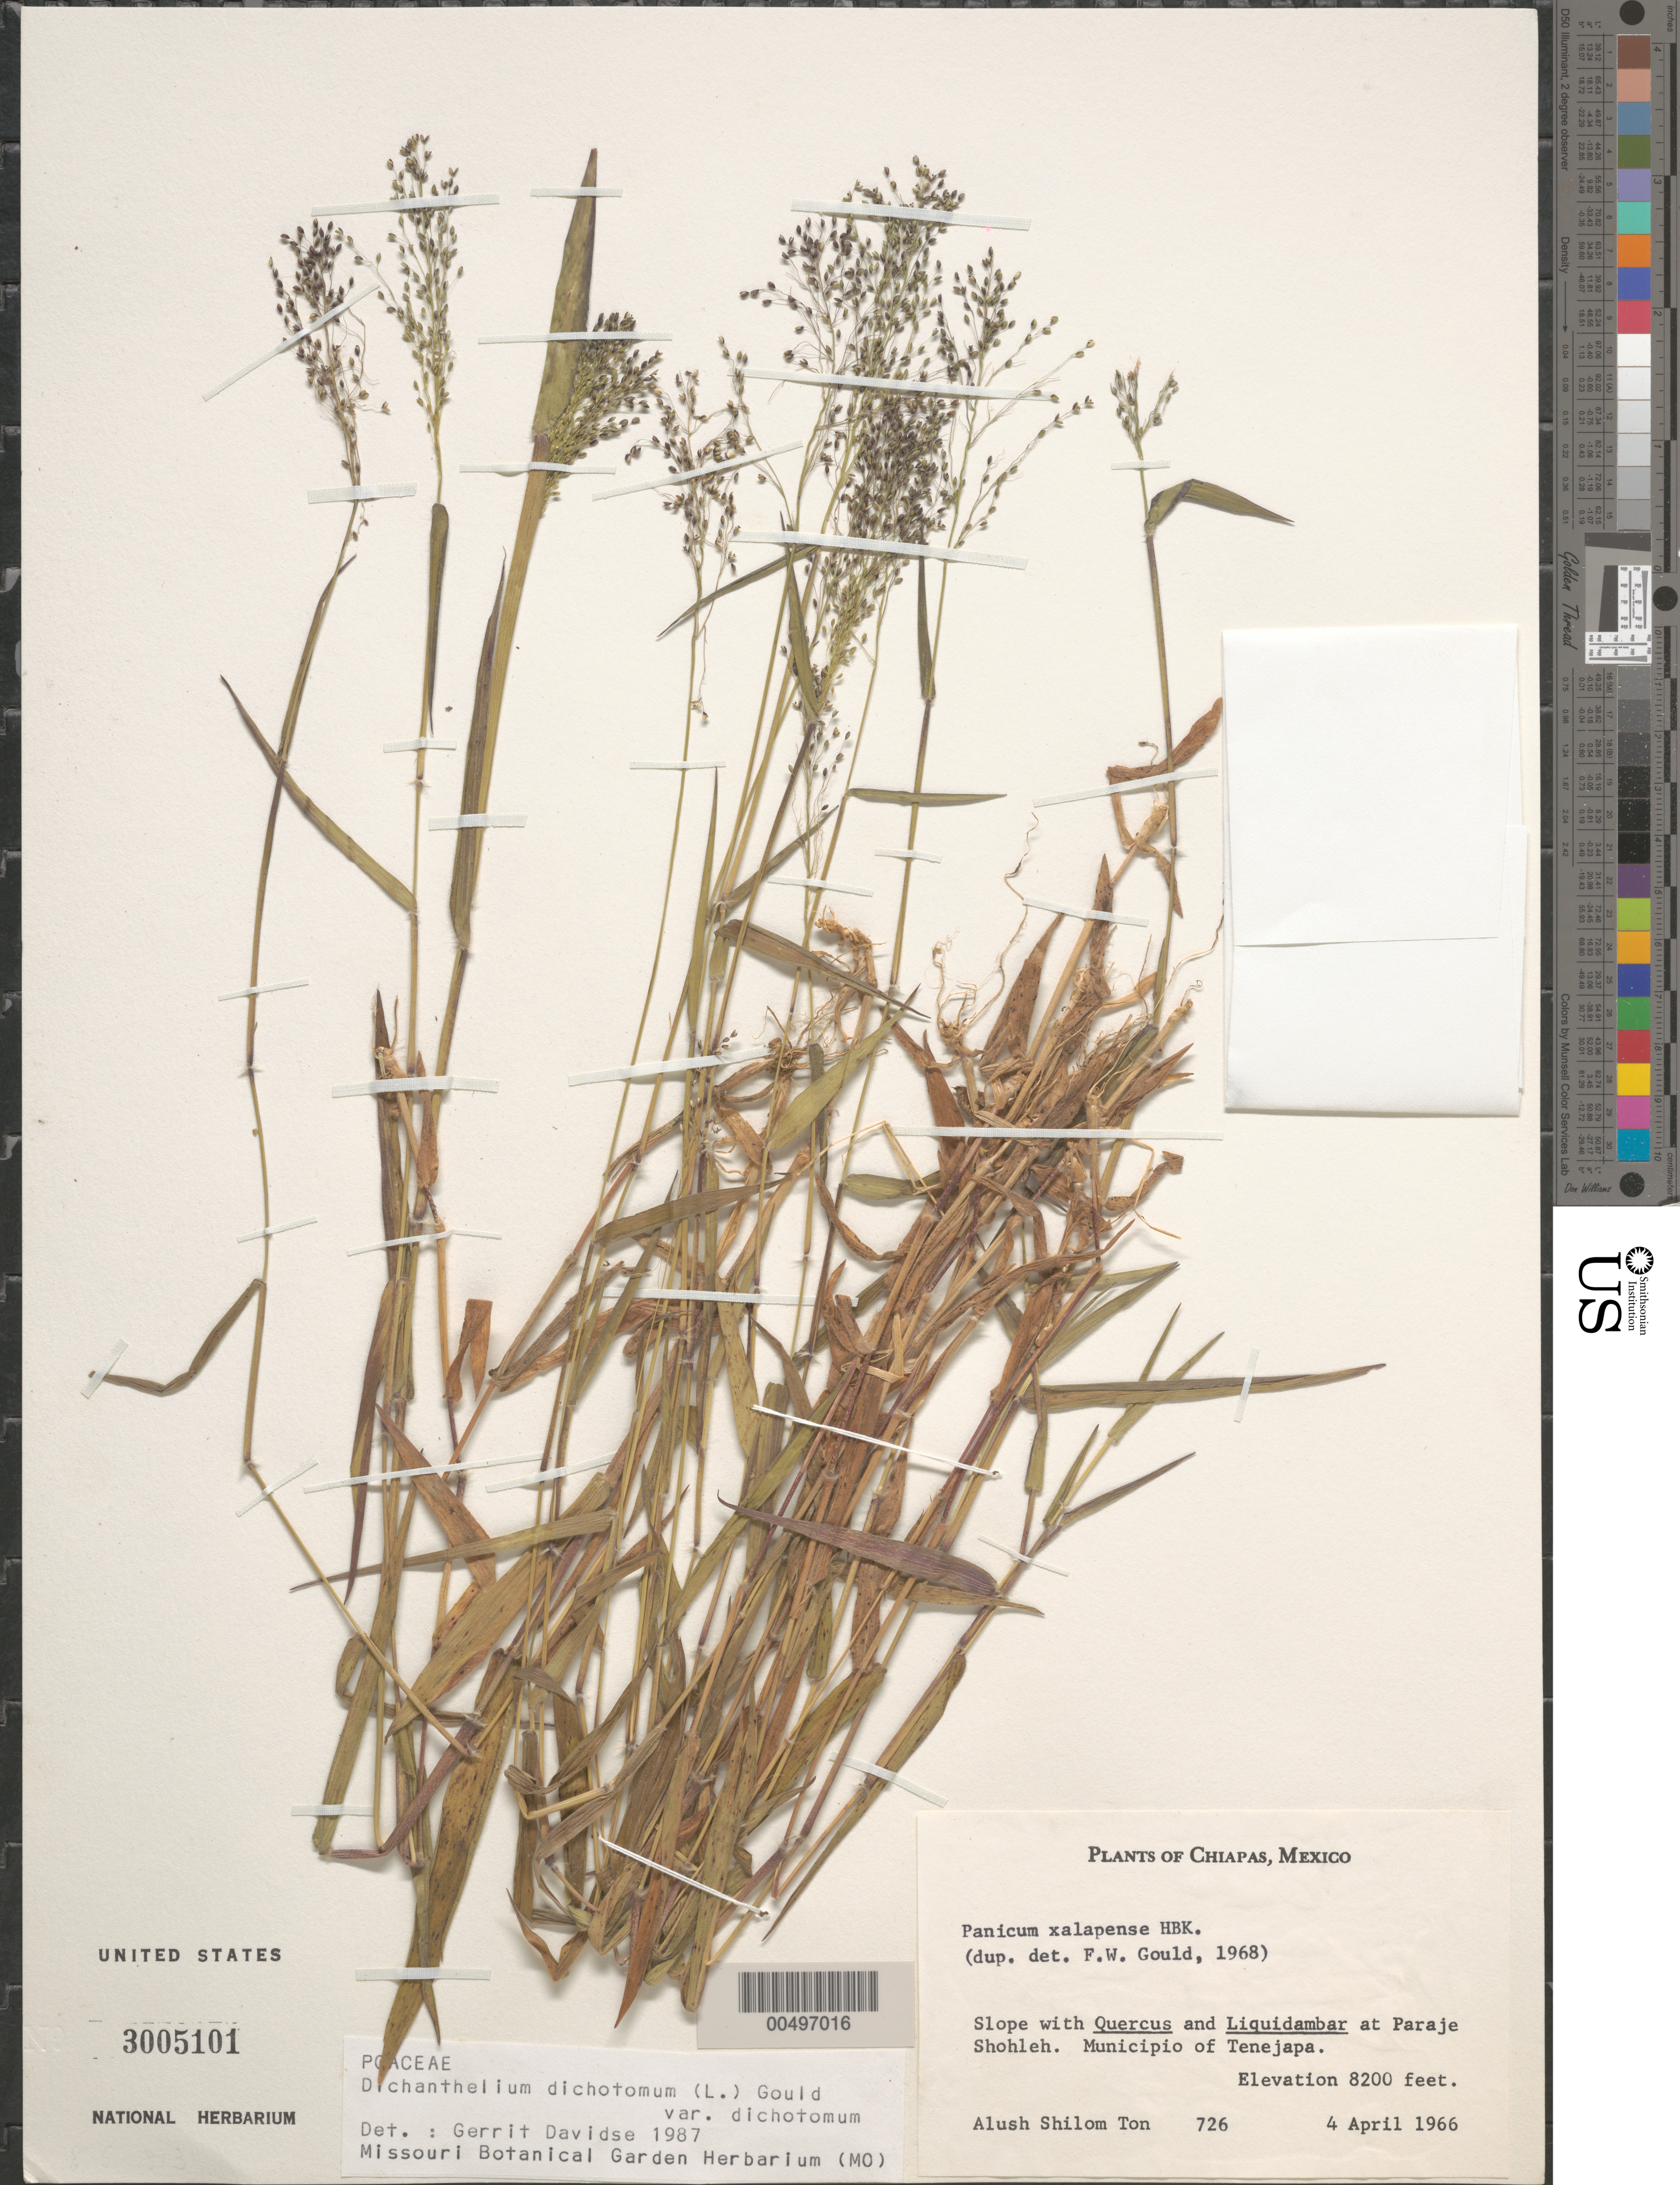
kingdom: Plantae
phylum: Tracheophyta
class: Liliopsida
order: Poales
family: Poaceae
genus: Dichanthelium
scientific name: Dichanthelium dichotomum var. dichotomum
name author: (L.) Gould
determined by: Davidse, Gerrit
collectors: A. S. Ton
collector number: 726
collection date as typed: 4 Apr 1966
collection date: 1966-04-04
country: Mexico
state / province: Chiapas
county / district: Tenejapa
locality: At Paraje Shohleh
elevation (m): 2499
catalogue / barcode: US 3005101